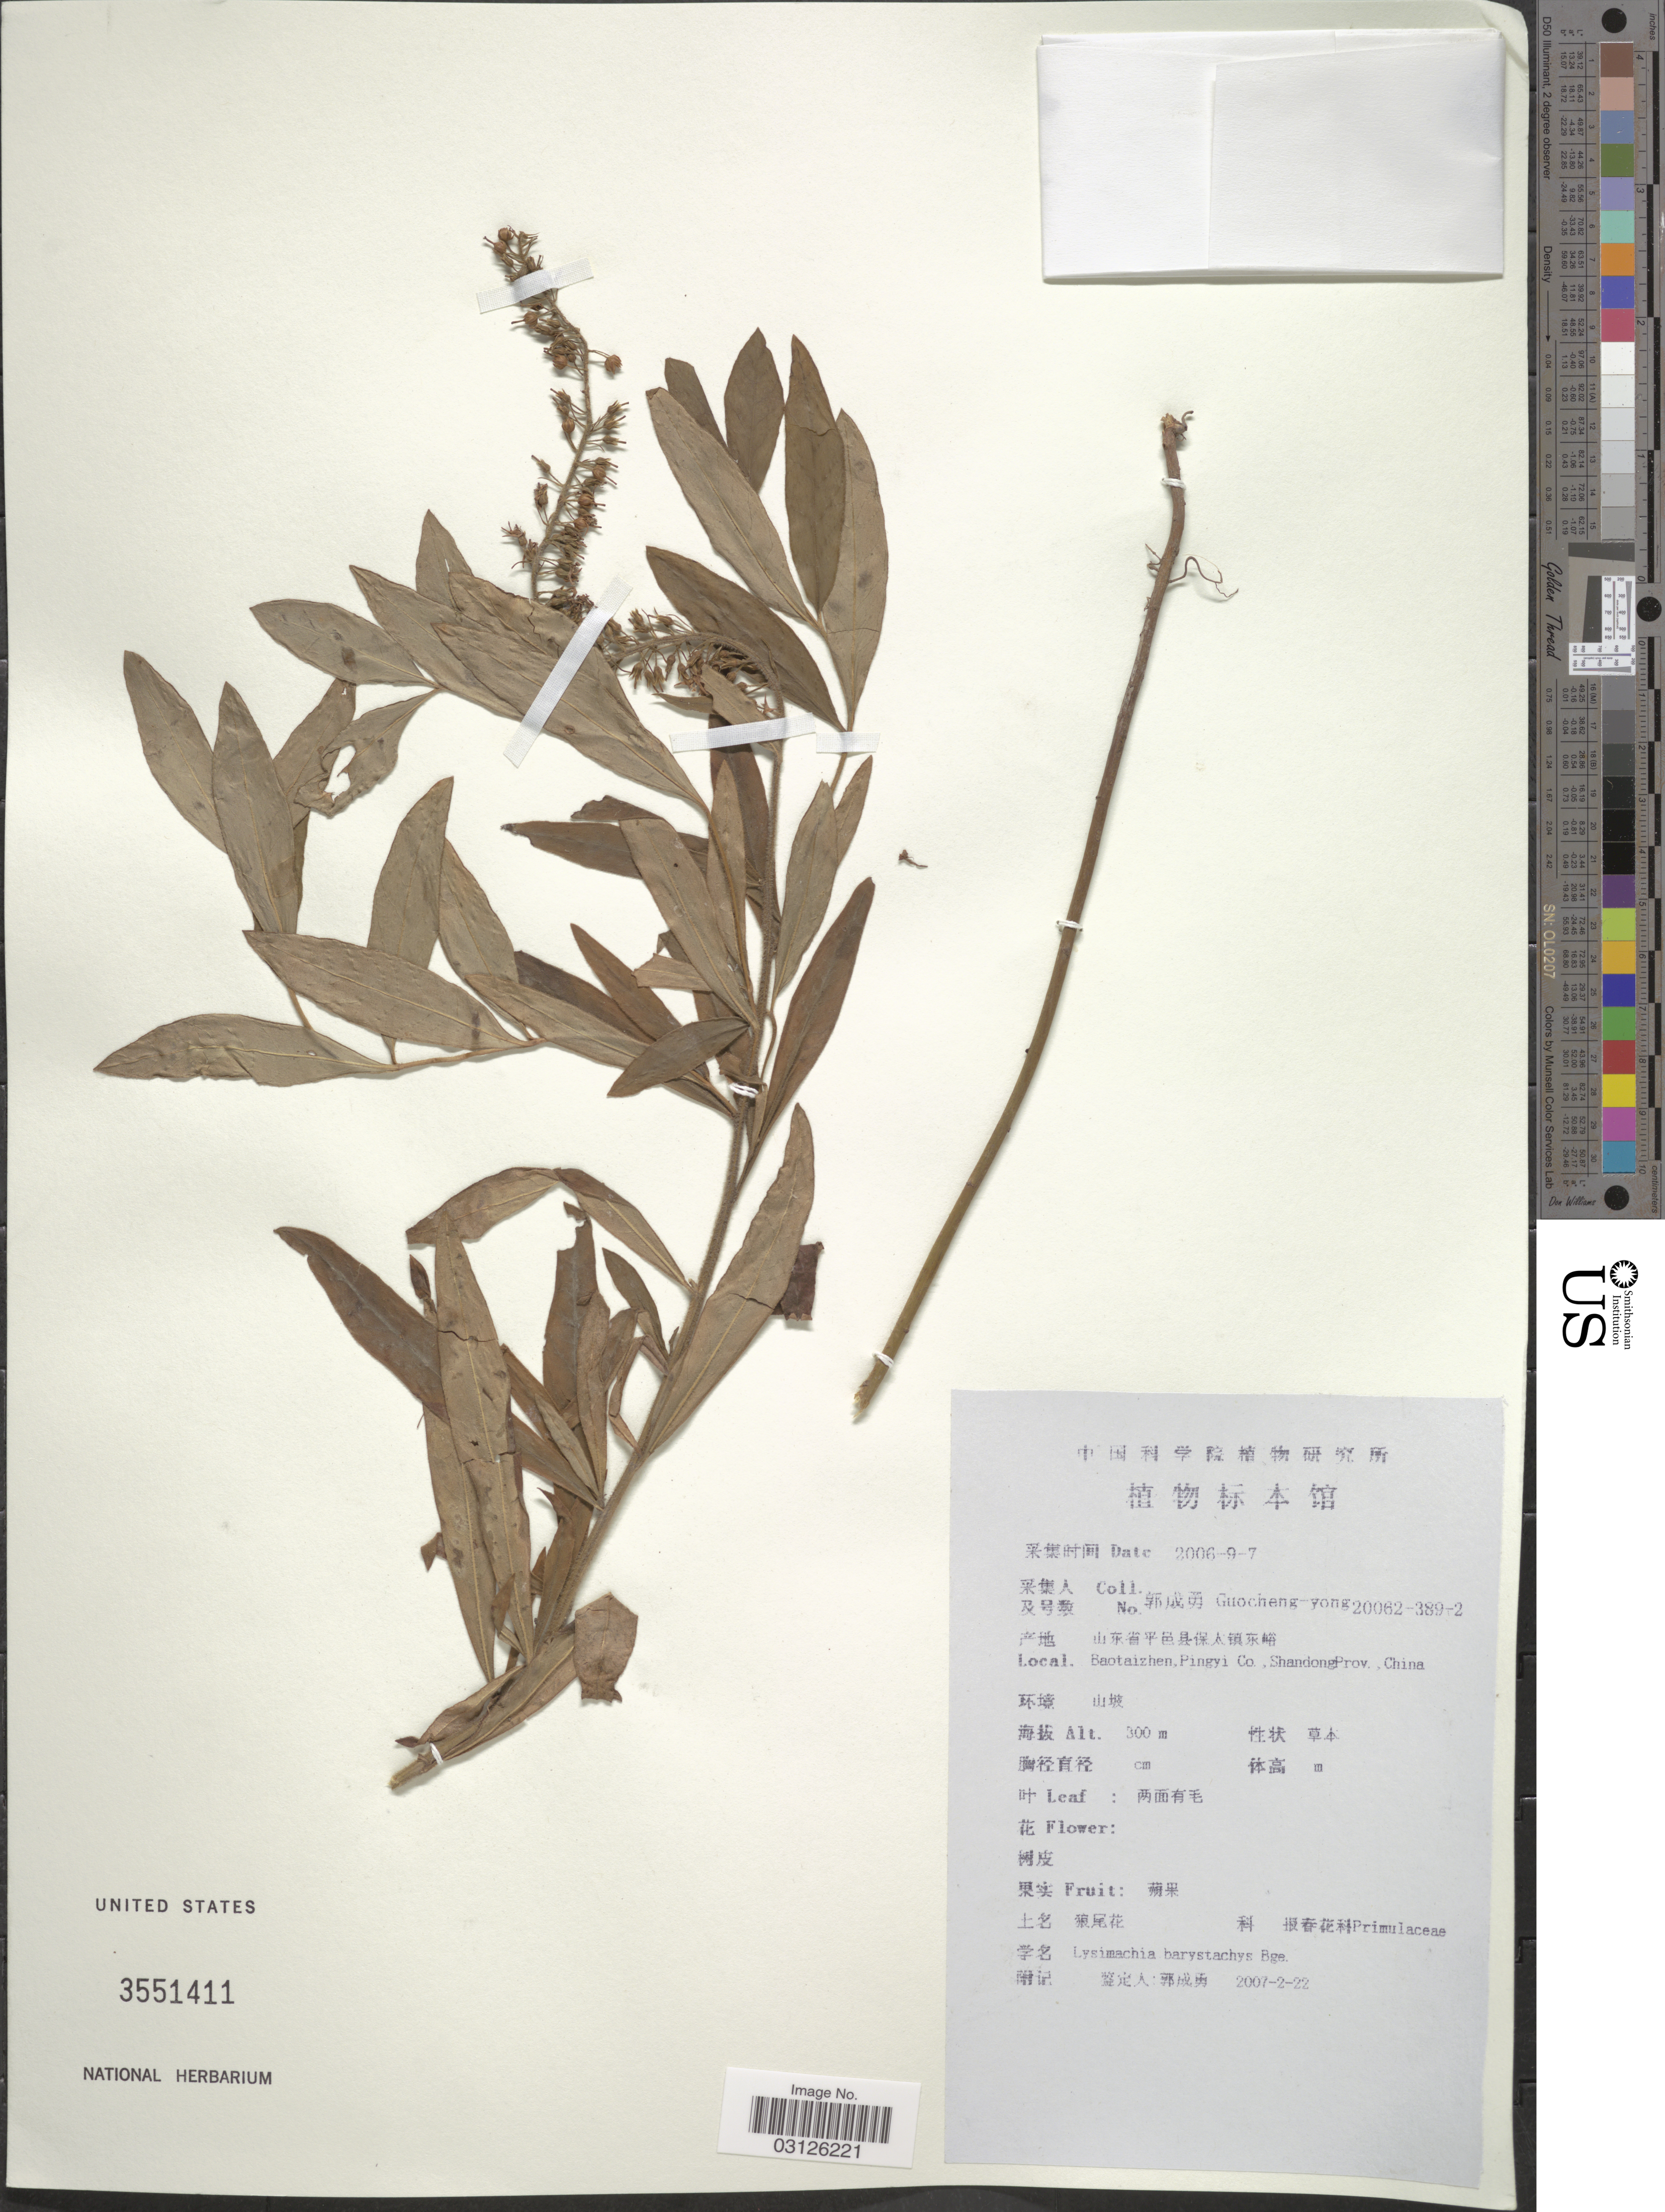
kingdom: Plantae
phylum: Tracheophyta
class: Magnoliopsida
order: Ericales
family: Primulaceae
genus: Lysimachia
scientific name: Lysimachia barystachys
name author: Bunge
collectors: Guo cheng-yong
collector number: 20062-389-2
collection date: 2006-09-07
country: China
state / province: Shandong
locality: Baotaizhen, Pingyi Co., Shandong Prov.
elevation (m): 300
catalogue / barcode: US 3551411